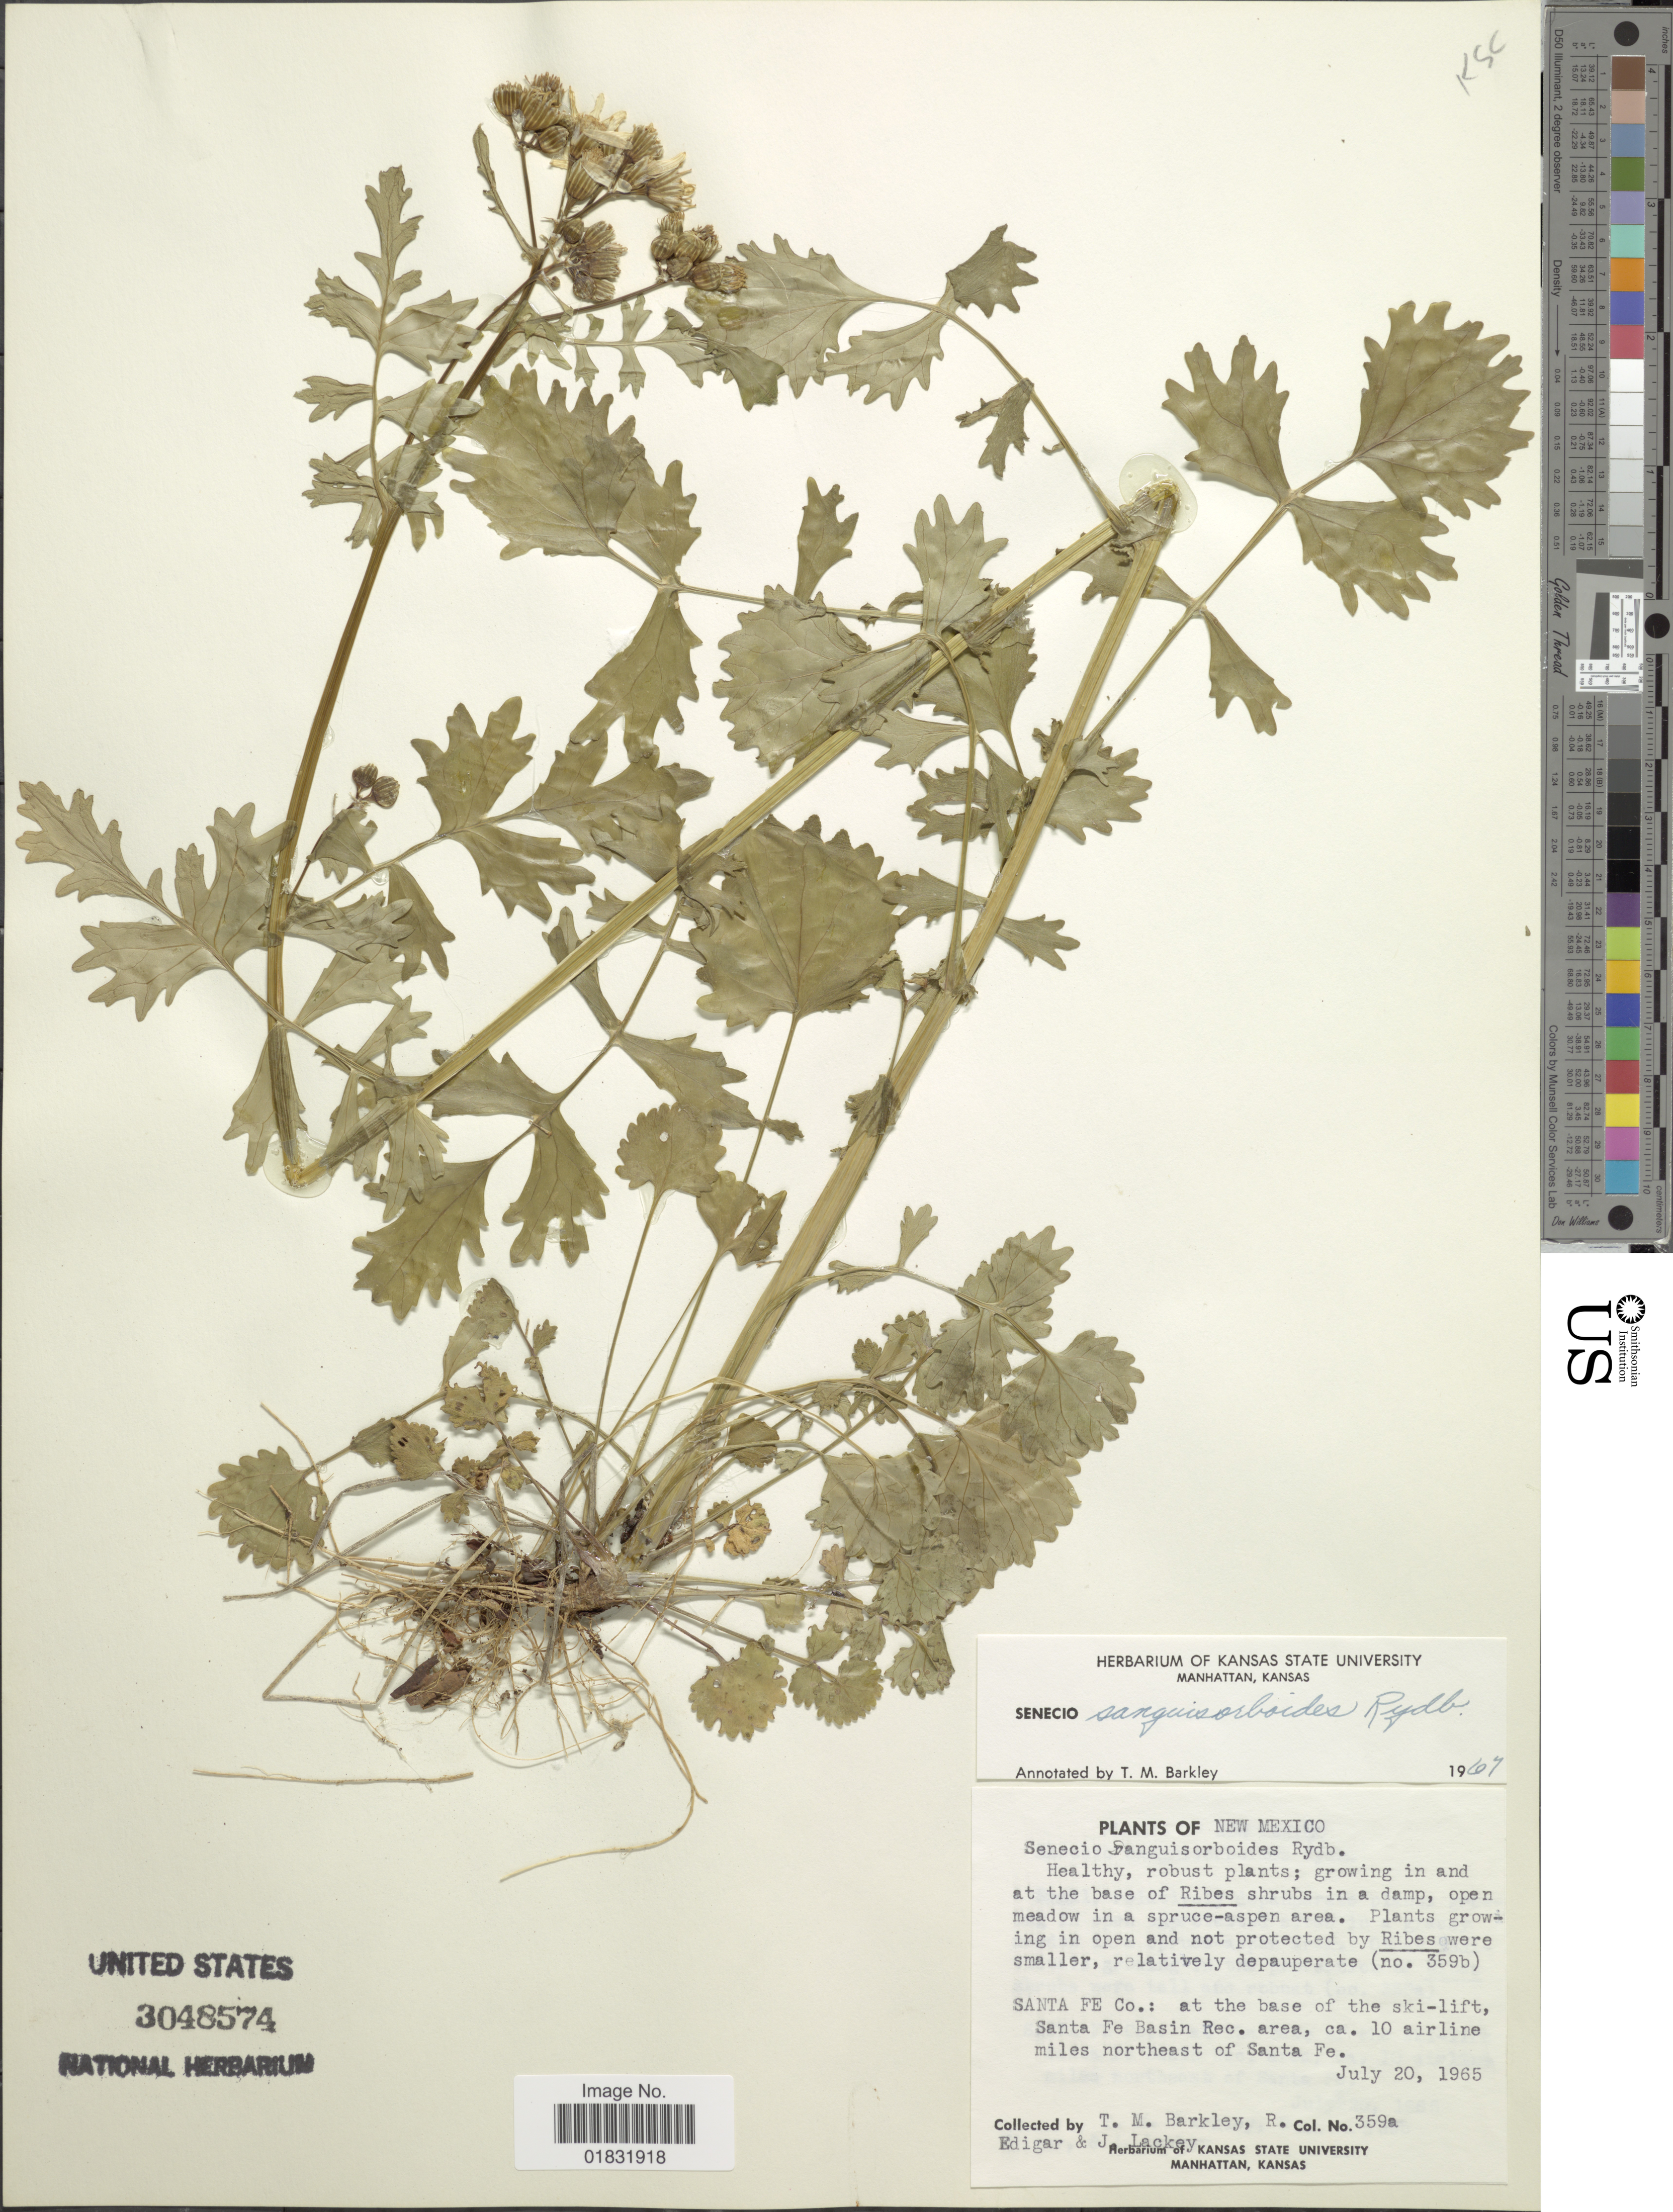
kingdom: Plantae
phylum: Tracheophyta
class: Magnoliopsida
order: Asterales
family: Asteraceae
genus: Packera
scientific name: Packera sanguisorbae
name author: (DC.) C. Jeffrey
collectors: T. M. Barkley, R. I. Ediger & J. Lackey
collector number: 359a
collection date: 1965-07-20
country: United States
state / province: New Mexico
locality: Santa Fe Co: at the base of the ski-lift, Santa Fe Basin Rec. area, ca 10 airline miles northeast of Santa Fe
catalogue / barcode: US 3048574